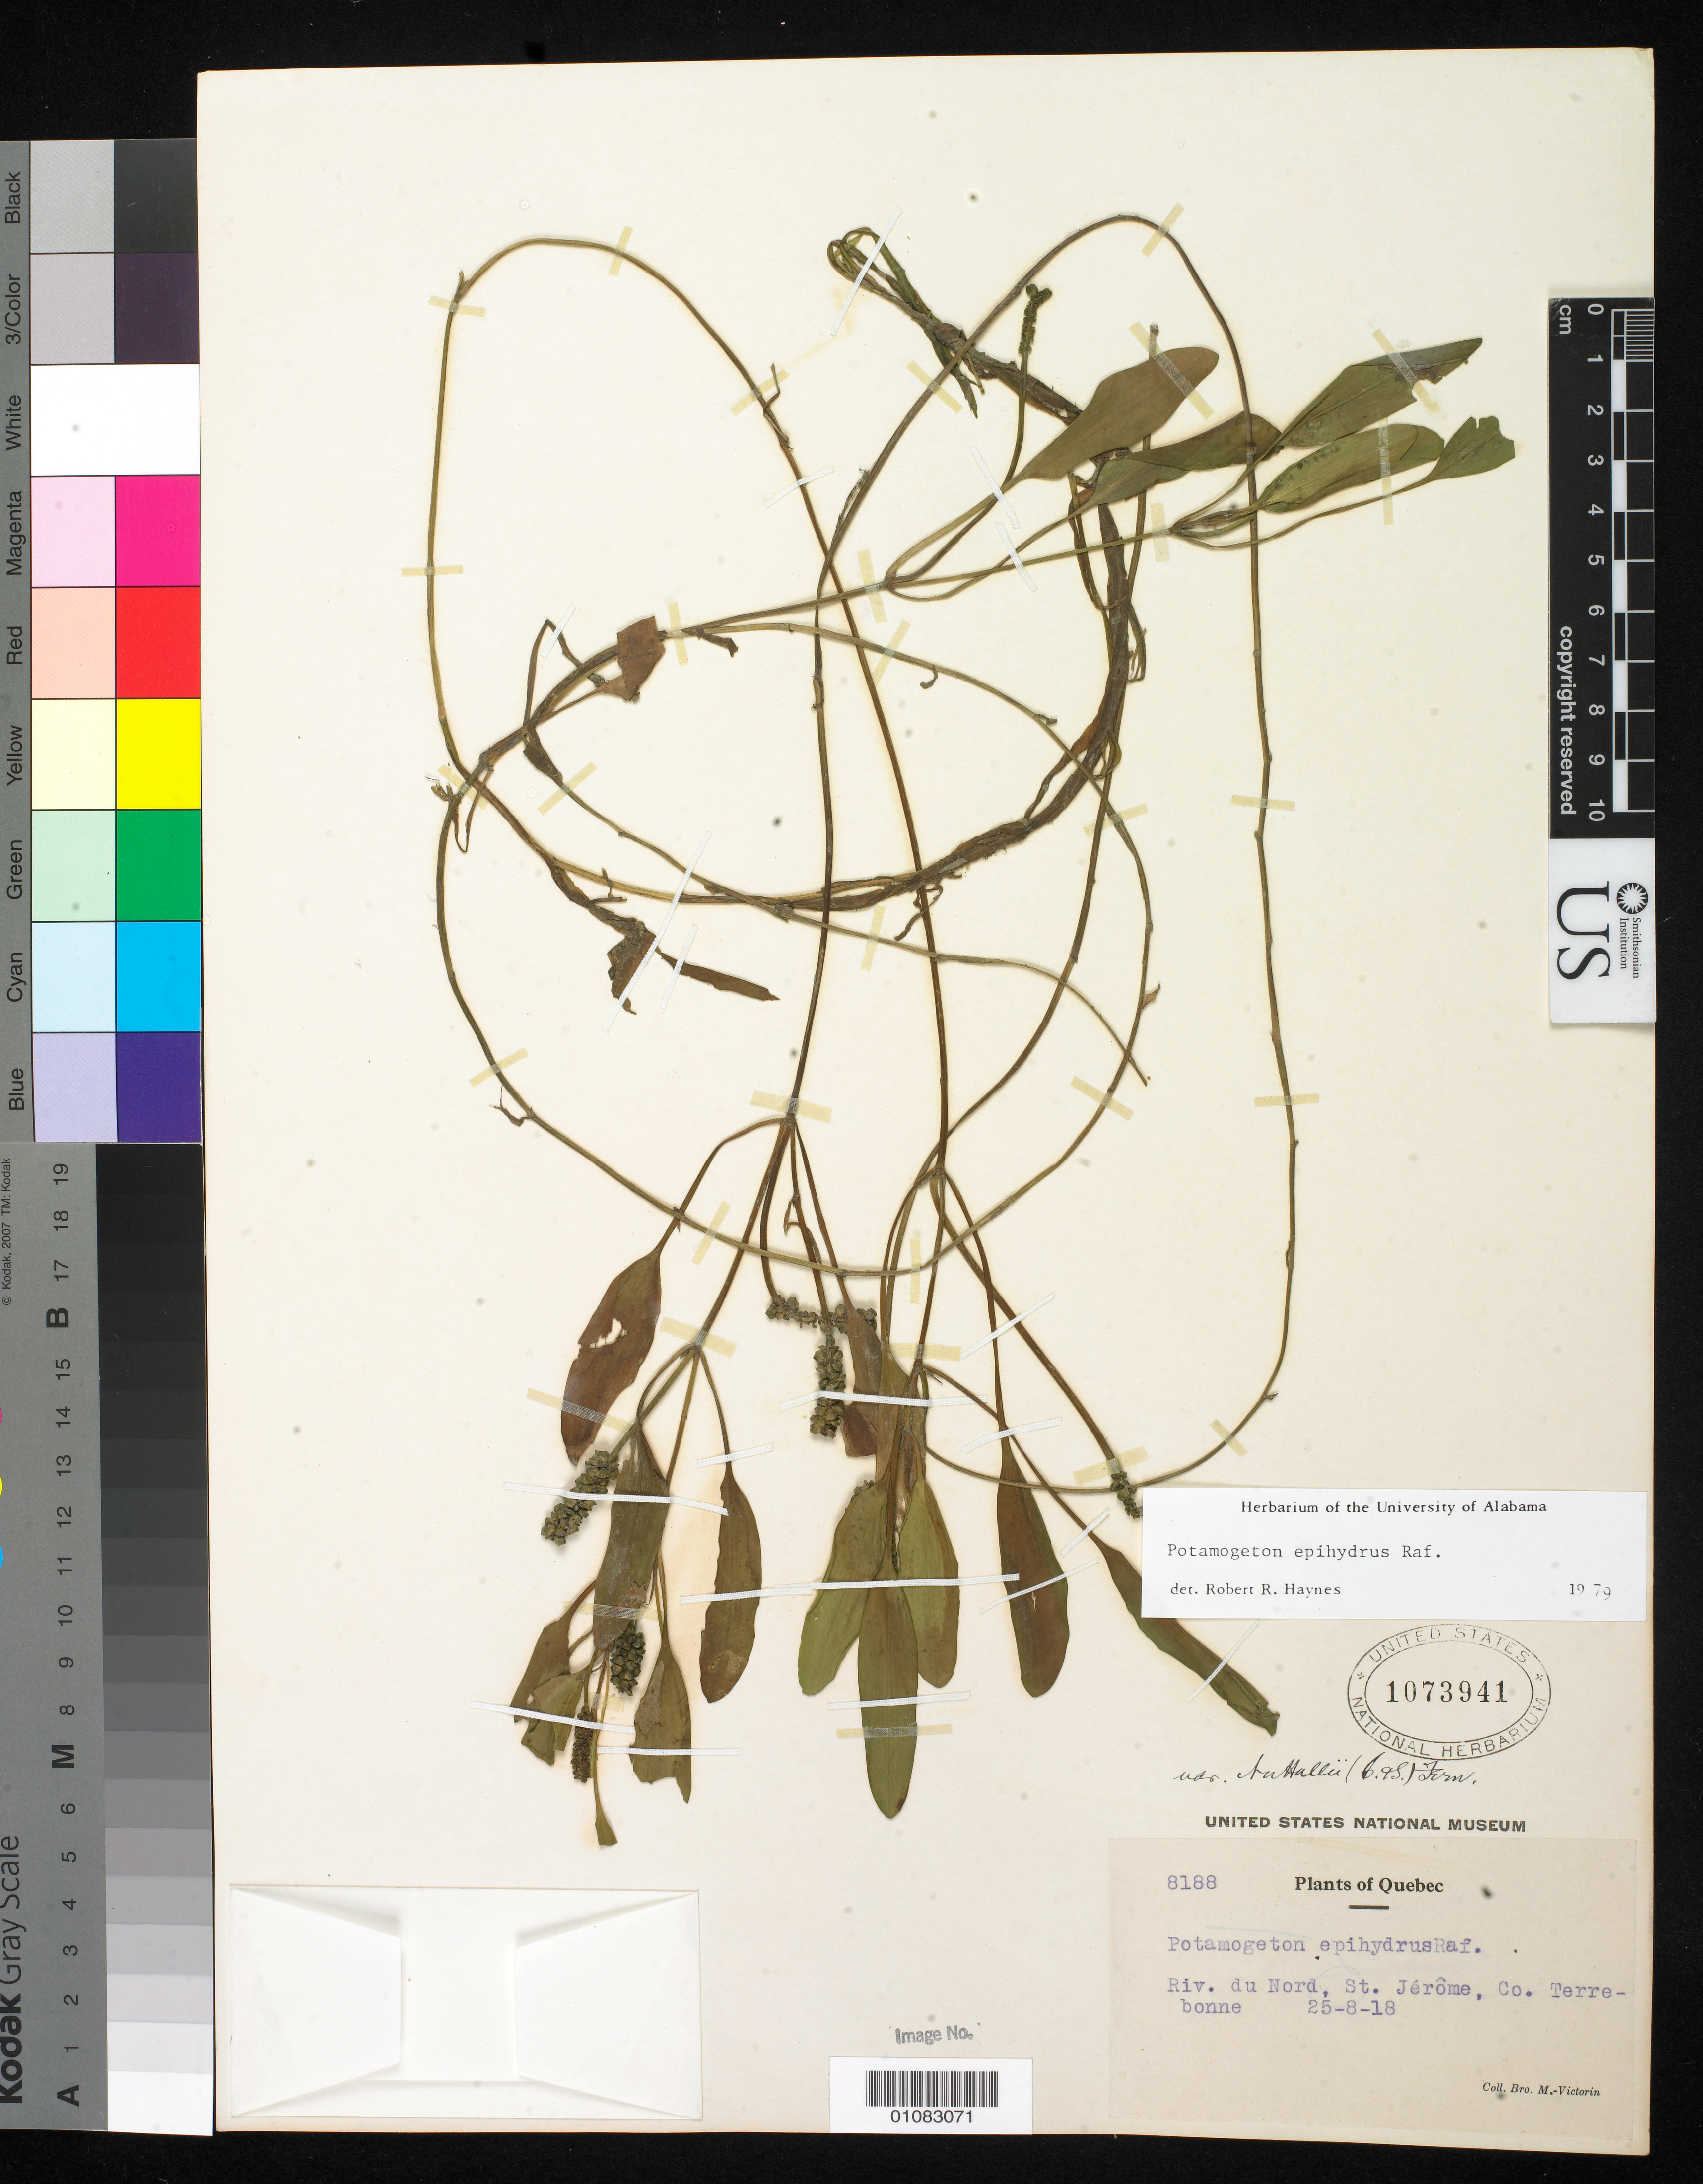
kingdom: Plantae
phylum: Tracheophyta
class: Liliopsida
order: Alismatales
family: Potamogetonaceae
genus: Potamogeton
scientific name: Potamogeton epihydrus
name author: Raf.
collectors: Fr. Marie-Victorin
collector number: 8188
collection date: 1918-08-25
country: Canada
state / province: Quebec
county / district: Terrebonne County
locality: St. Jerome, Nord River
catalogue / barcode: US 1073941